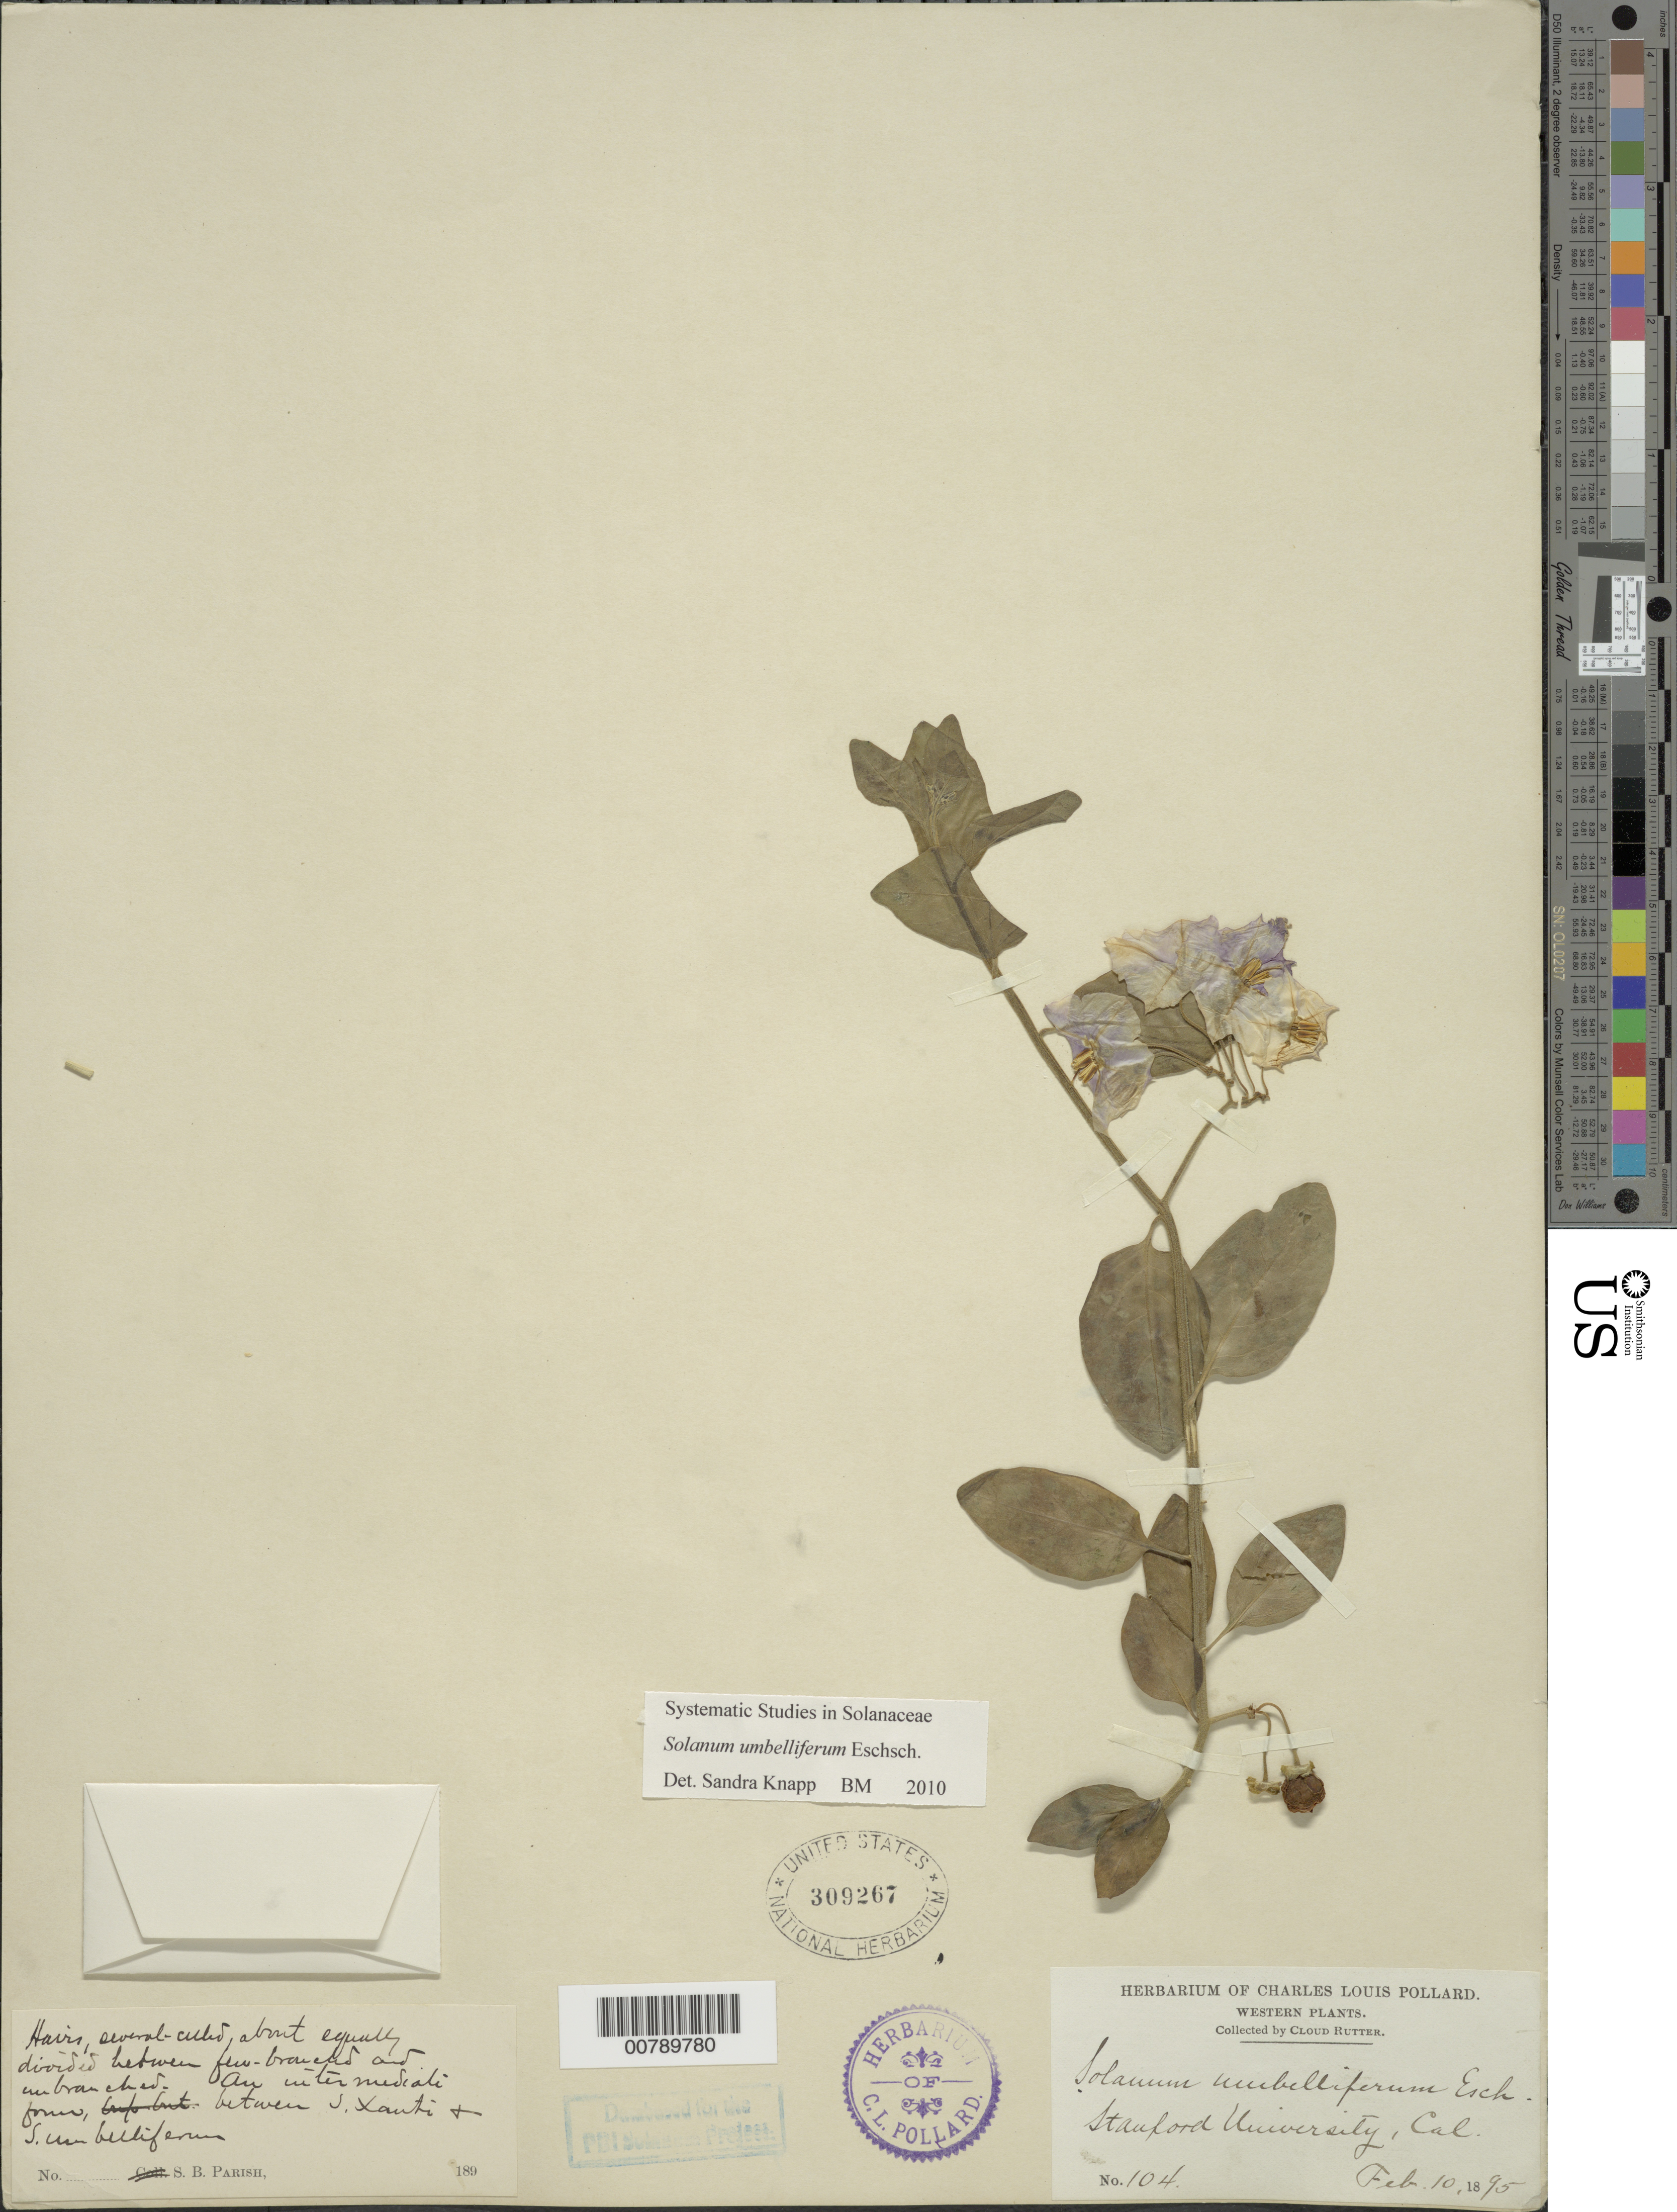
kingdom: Plantae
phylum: Tracheophyta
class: Magnoliopsida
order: Solanales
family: Solanaceae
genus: Solanum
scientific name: Solanum umbelliferum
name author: Eschsch.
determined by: Knapp, S. D.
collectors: C. Rutter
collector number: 104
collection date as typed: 10 Feb 1895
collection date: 1895-02-10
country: United States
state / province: California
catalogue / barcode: US 309267